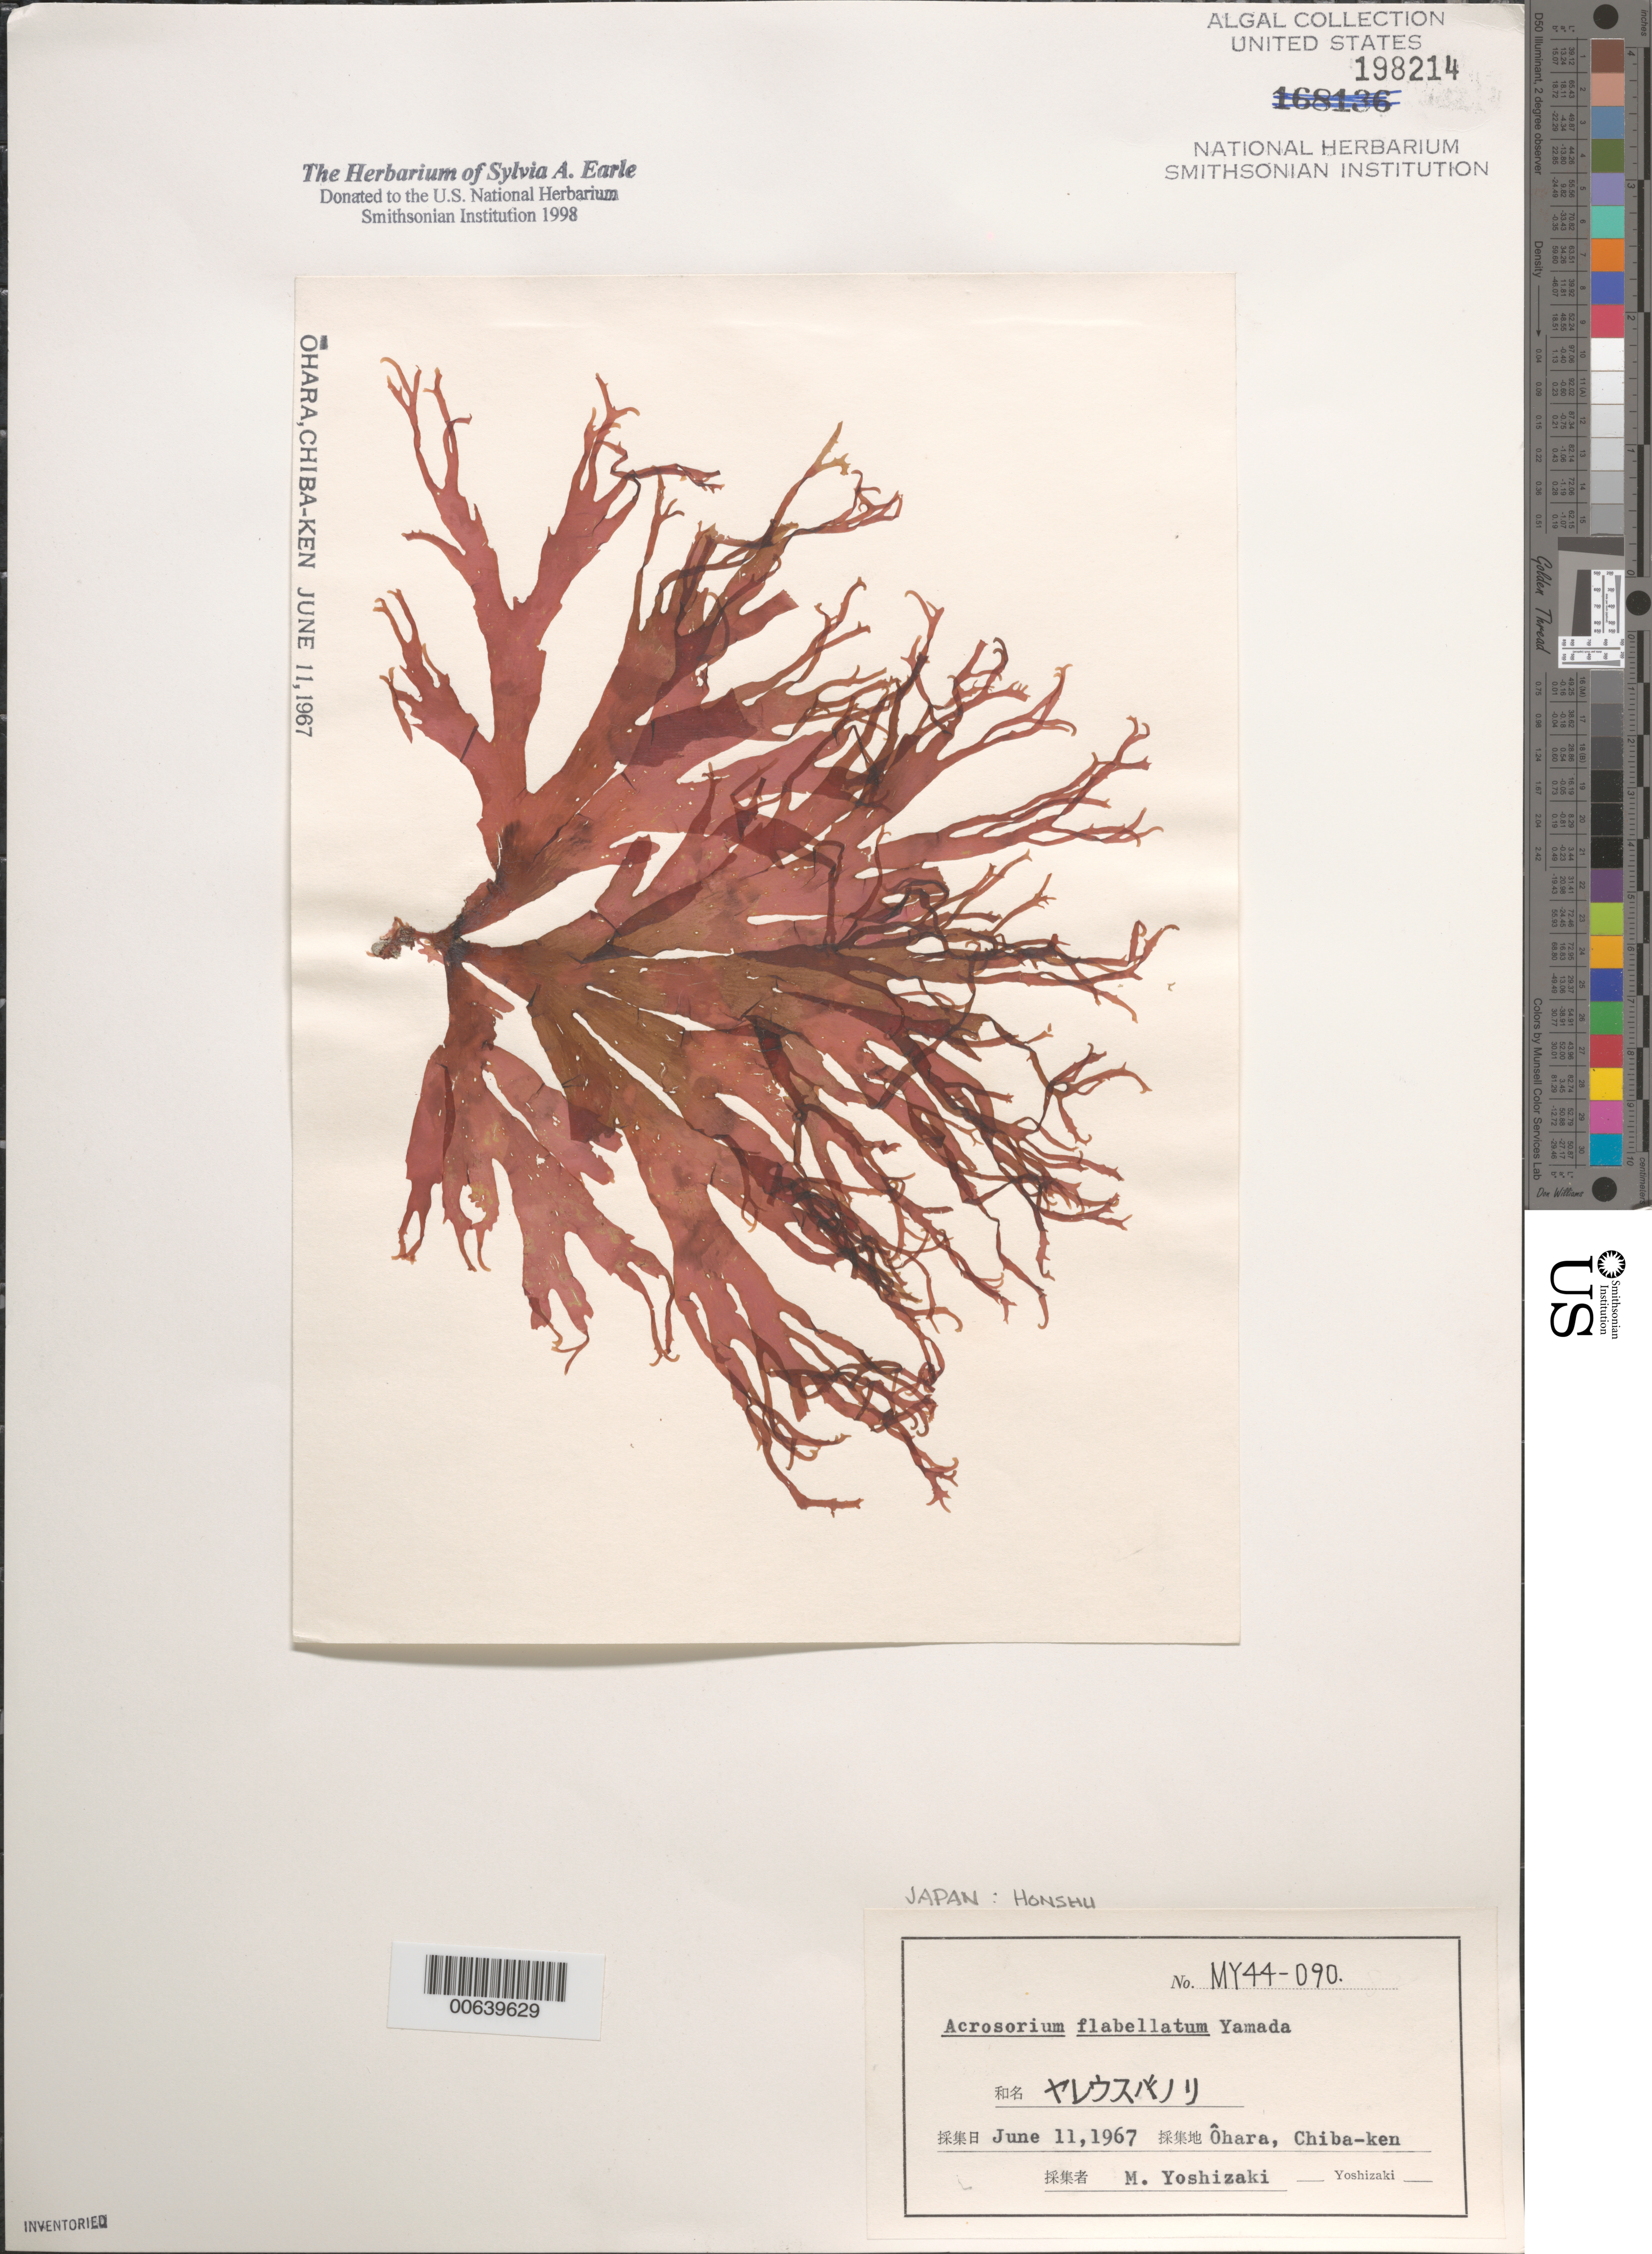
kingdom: Plantae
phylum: Rhodophyta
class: Florideophyceae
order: Ceramiales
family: Delesseriaceae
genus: Acrosorium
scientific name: Acrosorium flabellatum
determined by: Yoshizaki, M.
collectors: M. Yoshizaki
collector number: My44-090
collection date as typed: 11 Jun 1967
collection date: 1967-06-11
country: Japan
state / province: Tiba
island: Honshu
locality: Ohara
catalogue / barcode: US 198214